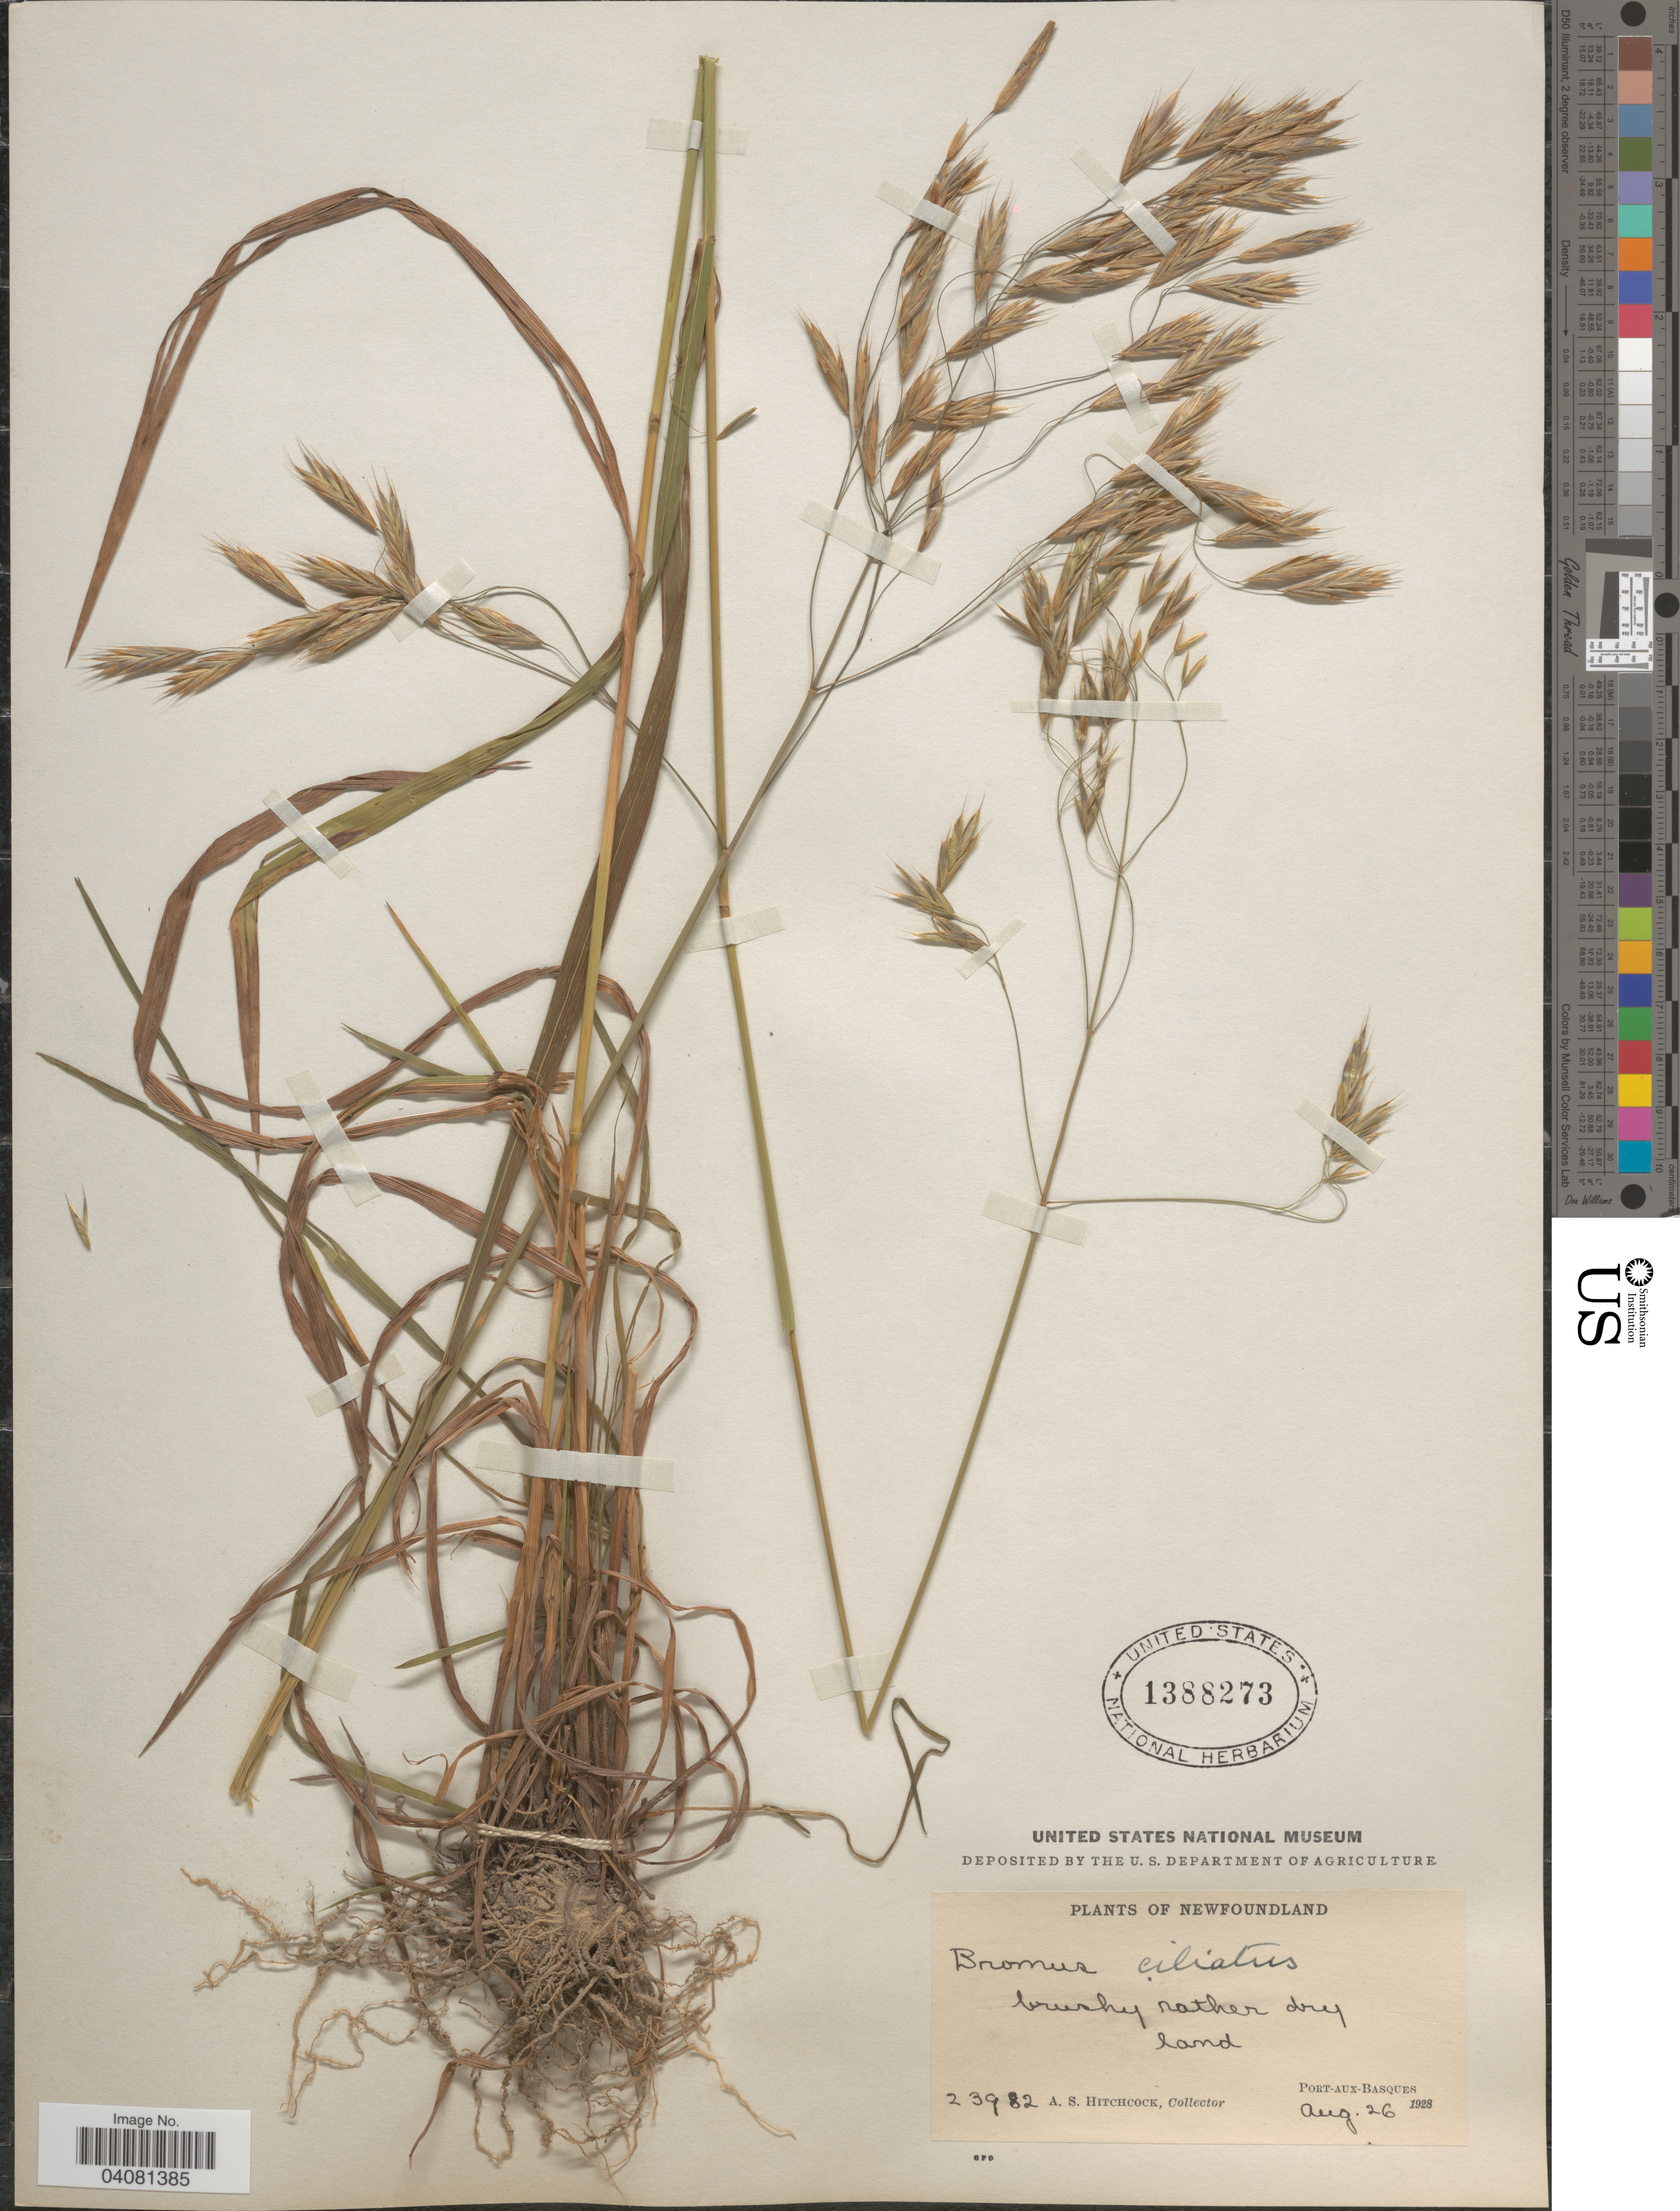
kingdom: Plantae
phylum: Tracheophyta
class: Liliopsida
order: Poales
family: Poaceae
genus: Bromus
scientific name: Bromus ciliatus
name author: L.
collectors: A. S. Hitchcock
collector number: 23982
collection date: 1928-08-26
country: Canada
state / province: Newfoundland and Labrador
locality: Brushy rather dry land. Port-Aux-Basques.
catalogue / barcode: US 1388273